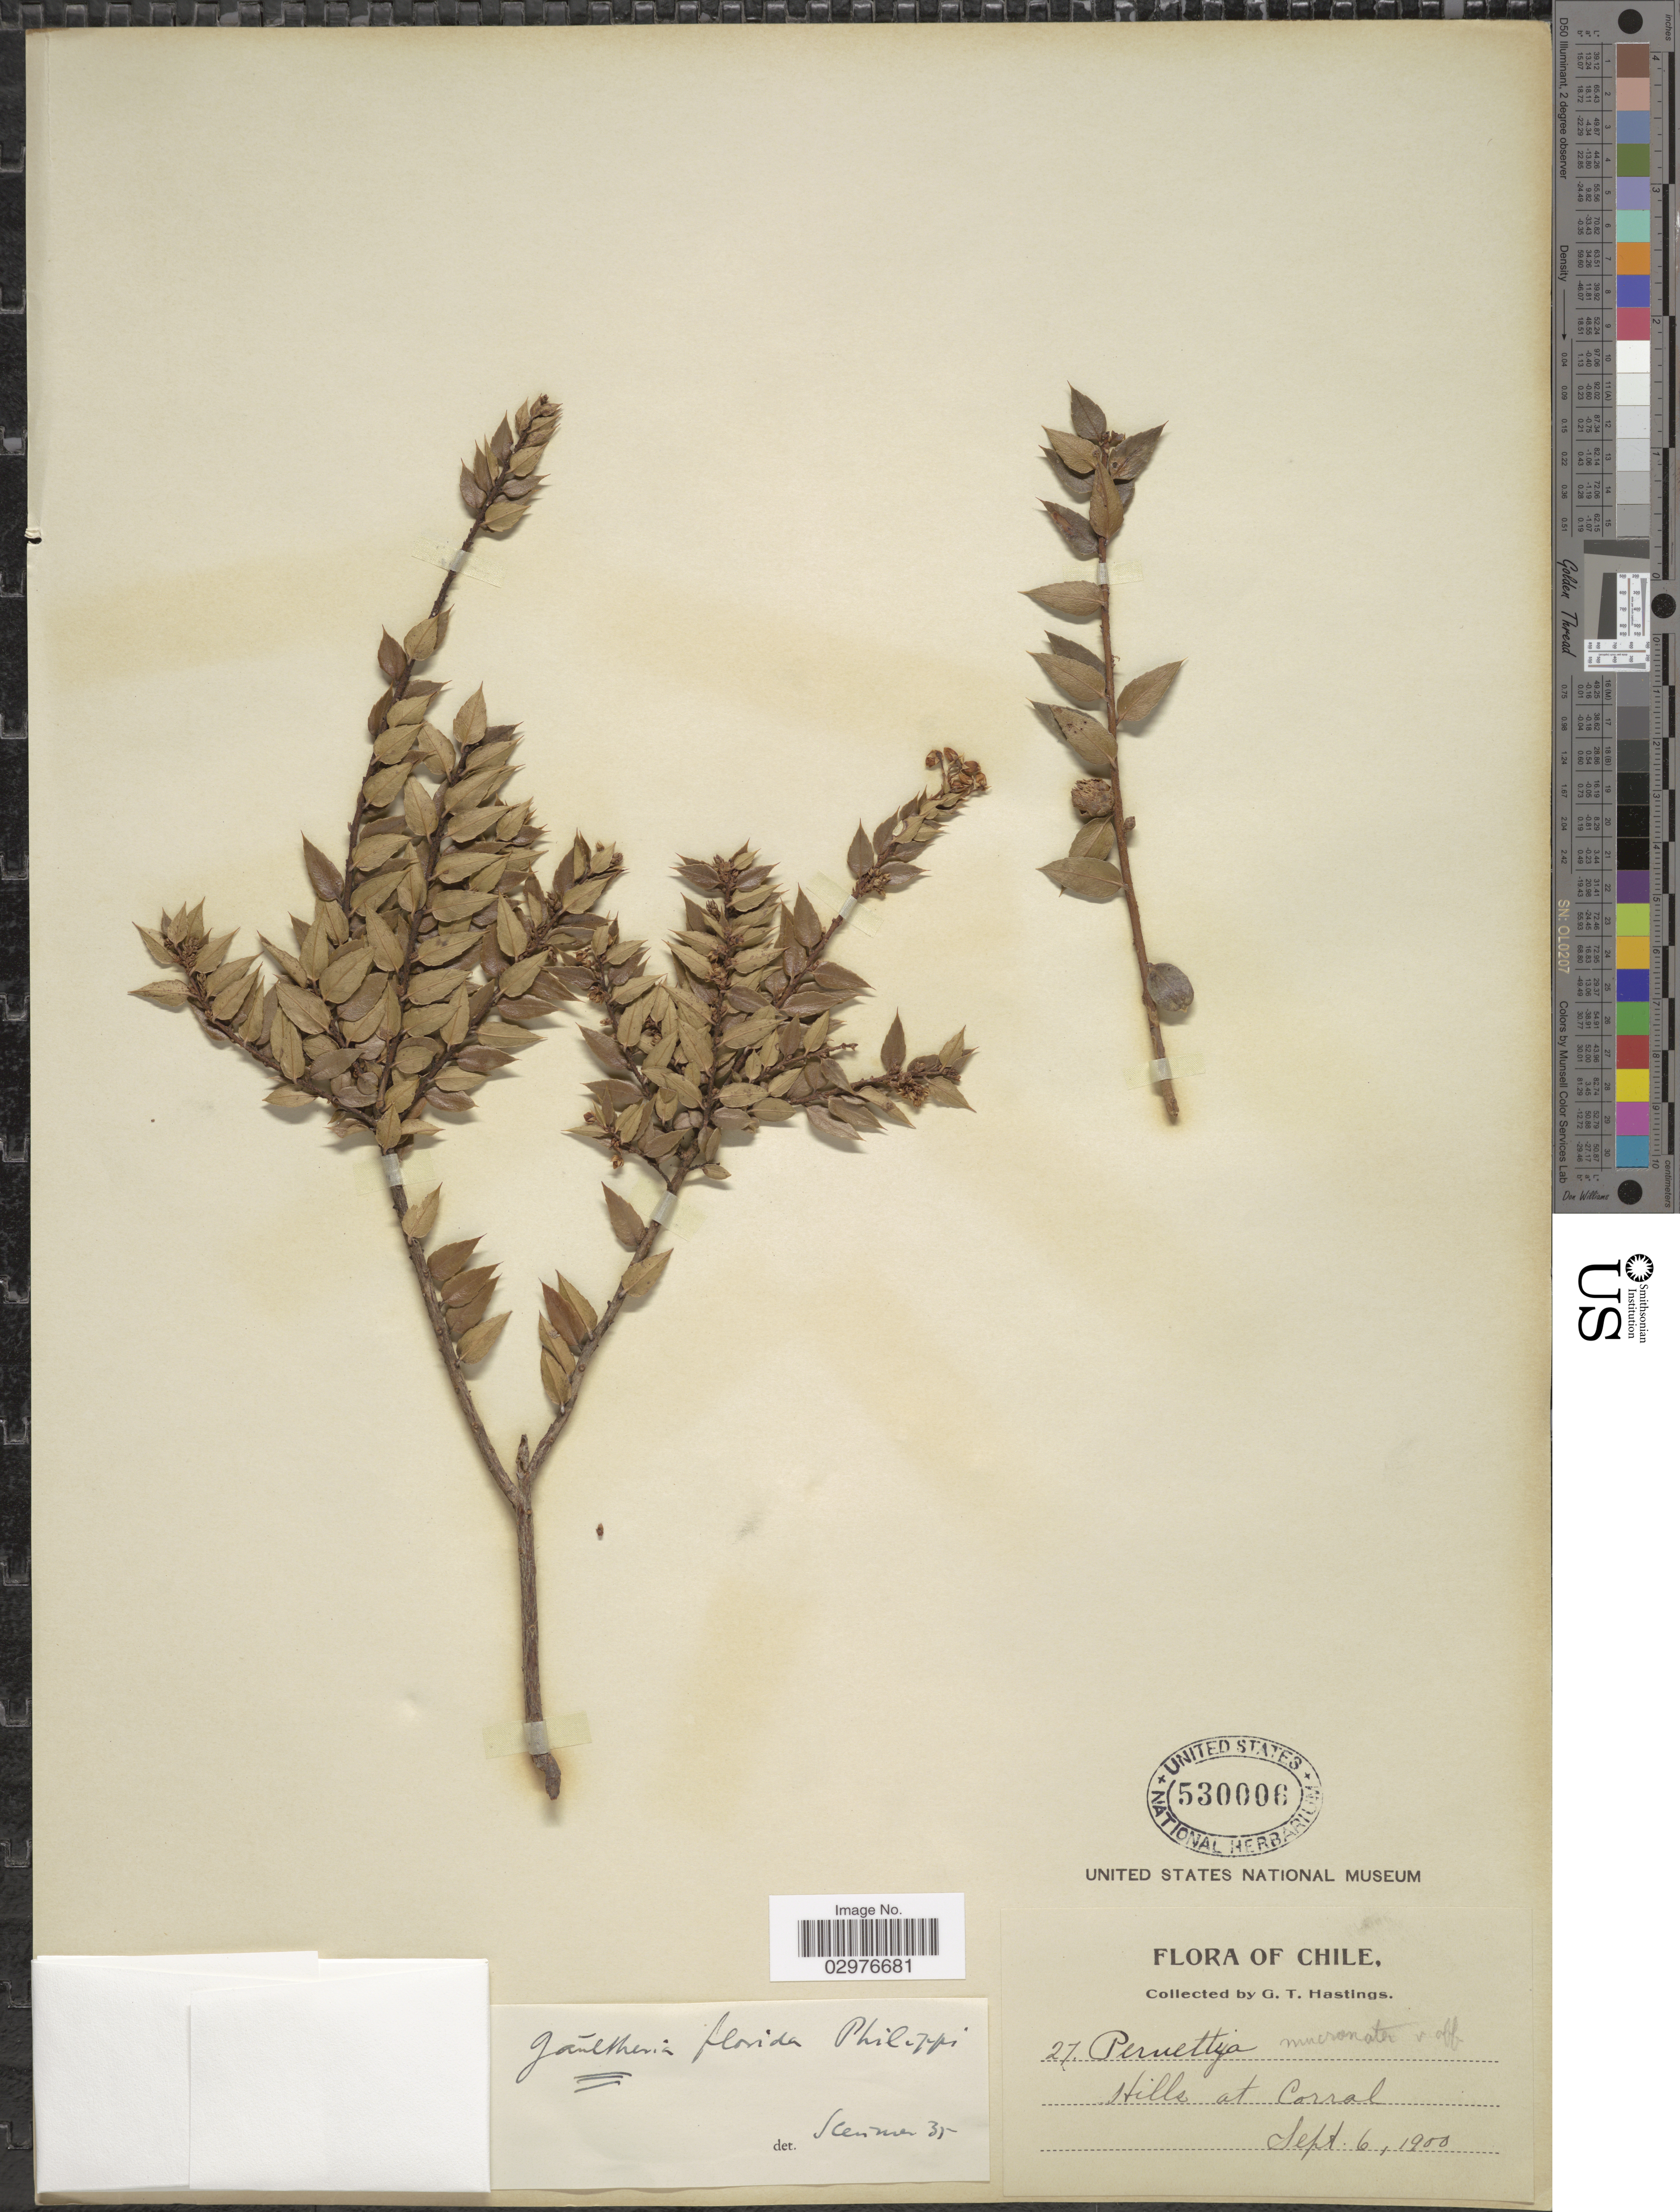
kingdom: Plantae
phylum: Tracheophyta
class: Magnoliopsida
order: Ericales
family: Ericaceae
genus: Gaultheria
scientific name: Gaultheria phillyreifolia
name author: (Pers.) Sleumer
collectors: G. Hastings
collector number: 27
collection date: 1900-09-06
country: Chile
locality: Hills at Corral.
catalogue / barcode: US 530006